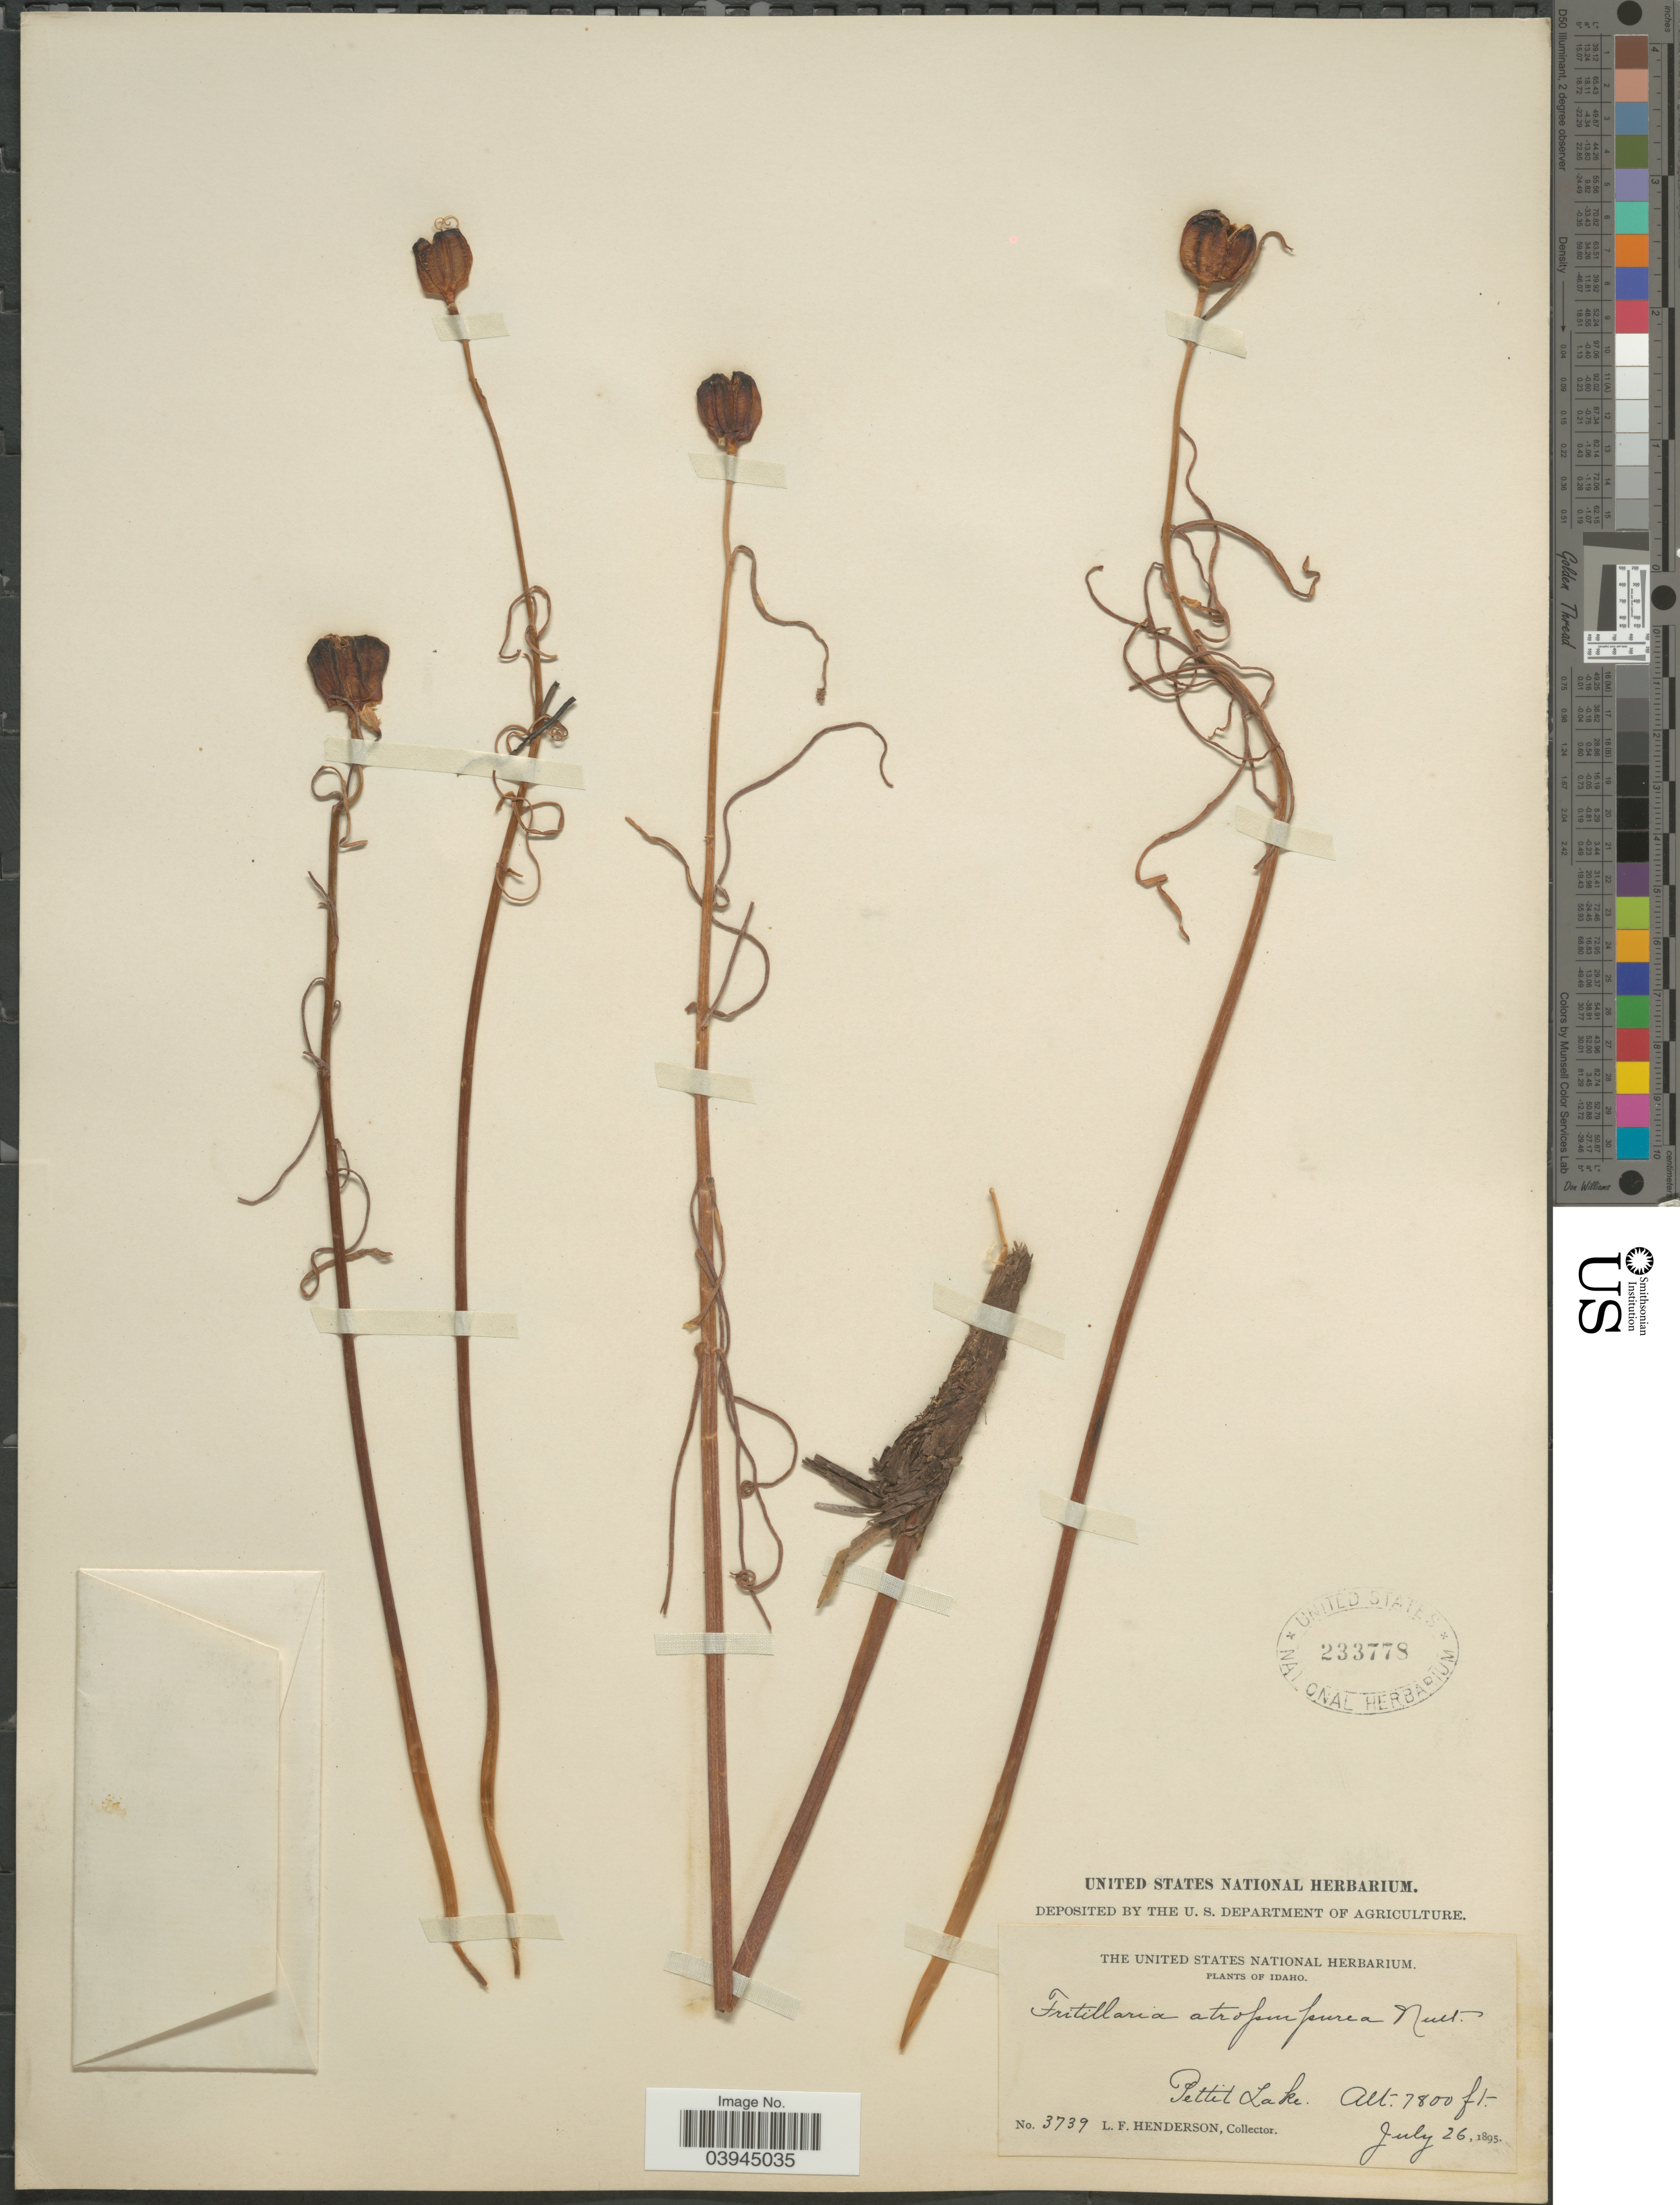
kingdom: Plantae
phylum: Tracheophyta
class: Liliopsida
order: Liliales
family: Liliaceae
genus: Fritillaria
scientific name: Fritillaria atropurpurea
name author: Nutt.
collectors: L. Henderson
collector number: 3739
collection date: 1895-07-26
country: United States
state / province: Idaho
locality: Pettit Lake.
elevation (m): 2377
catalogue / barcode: US 233778